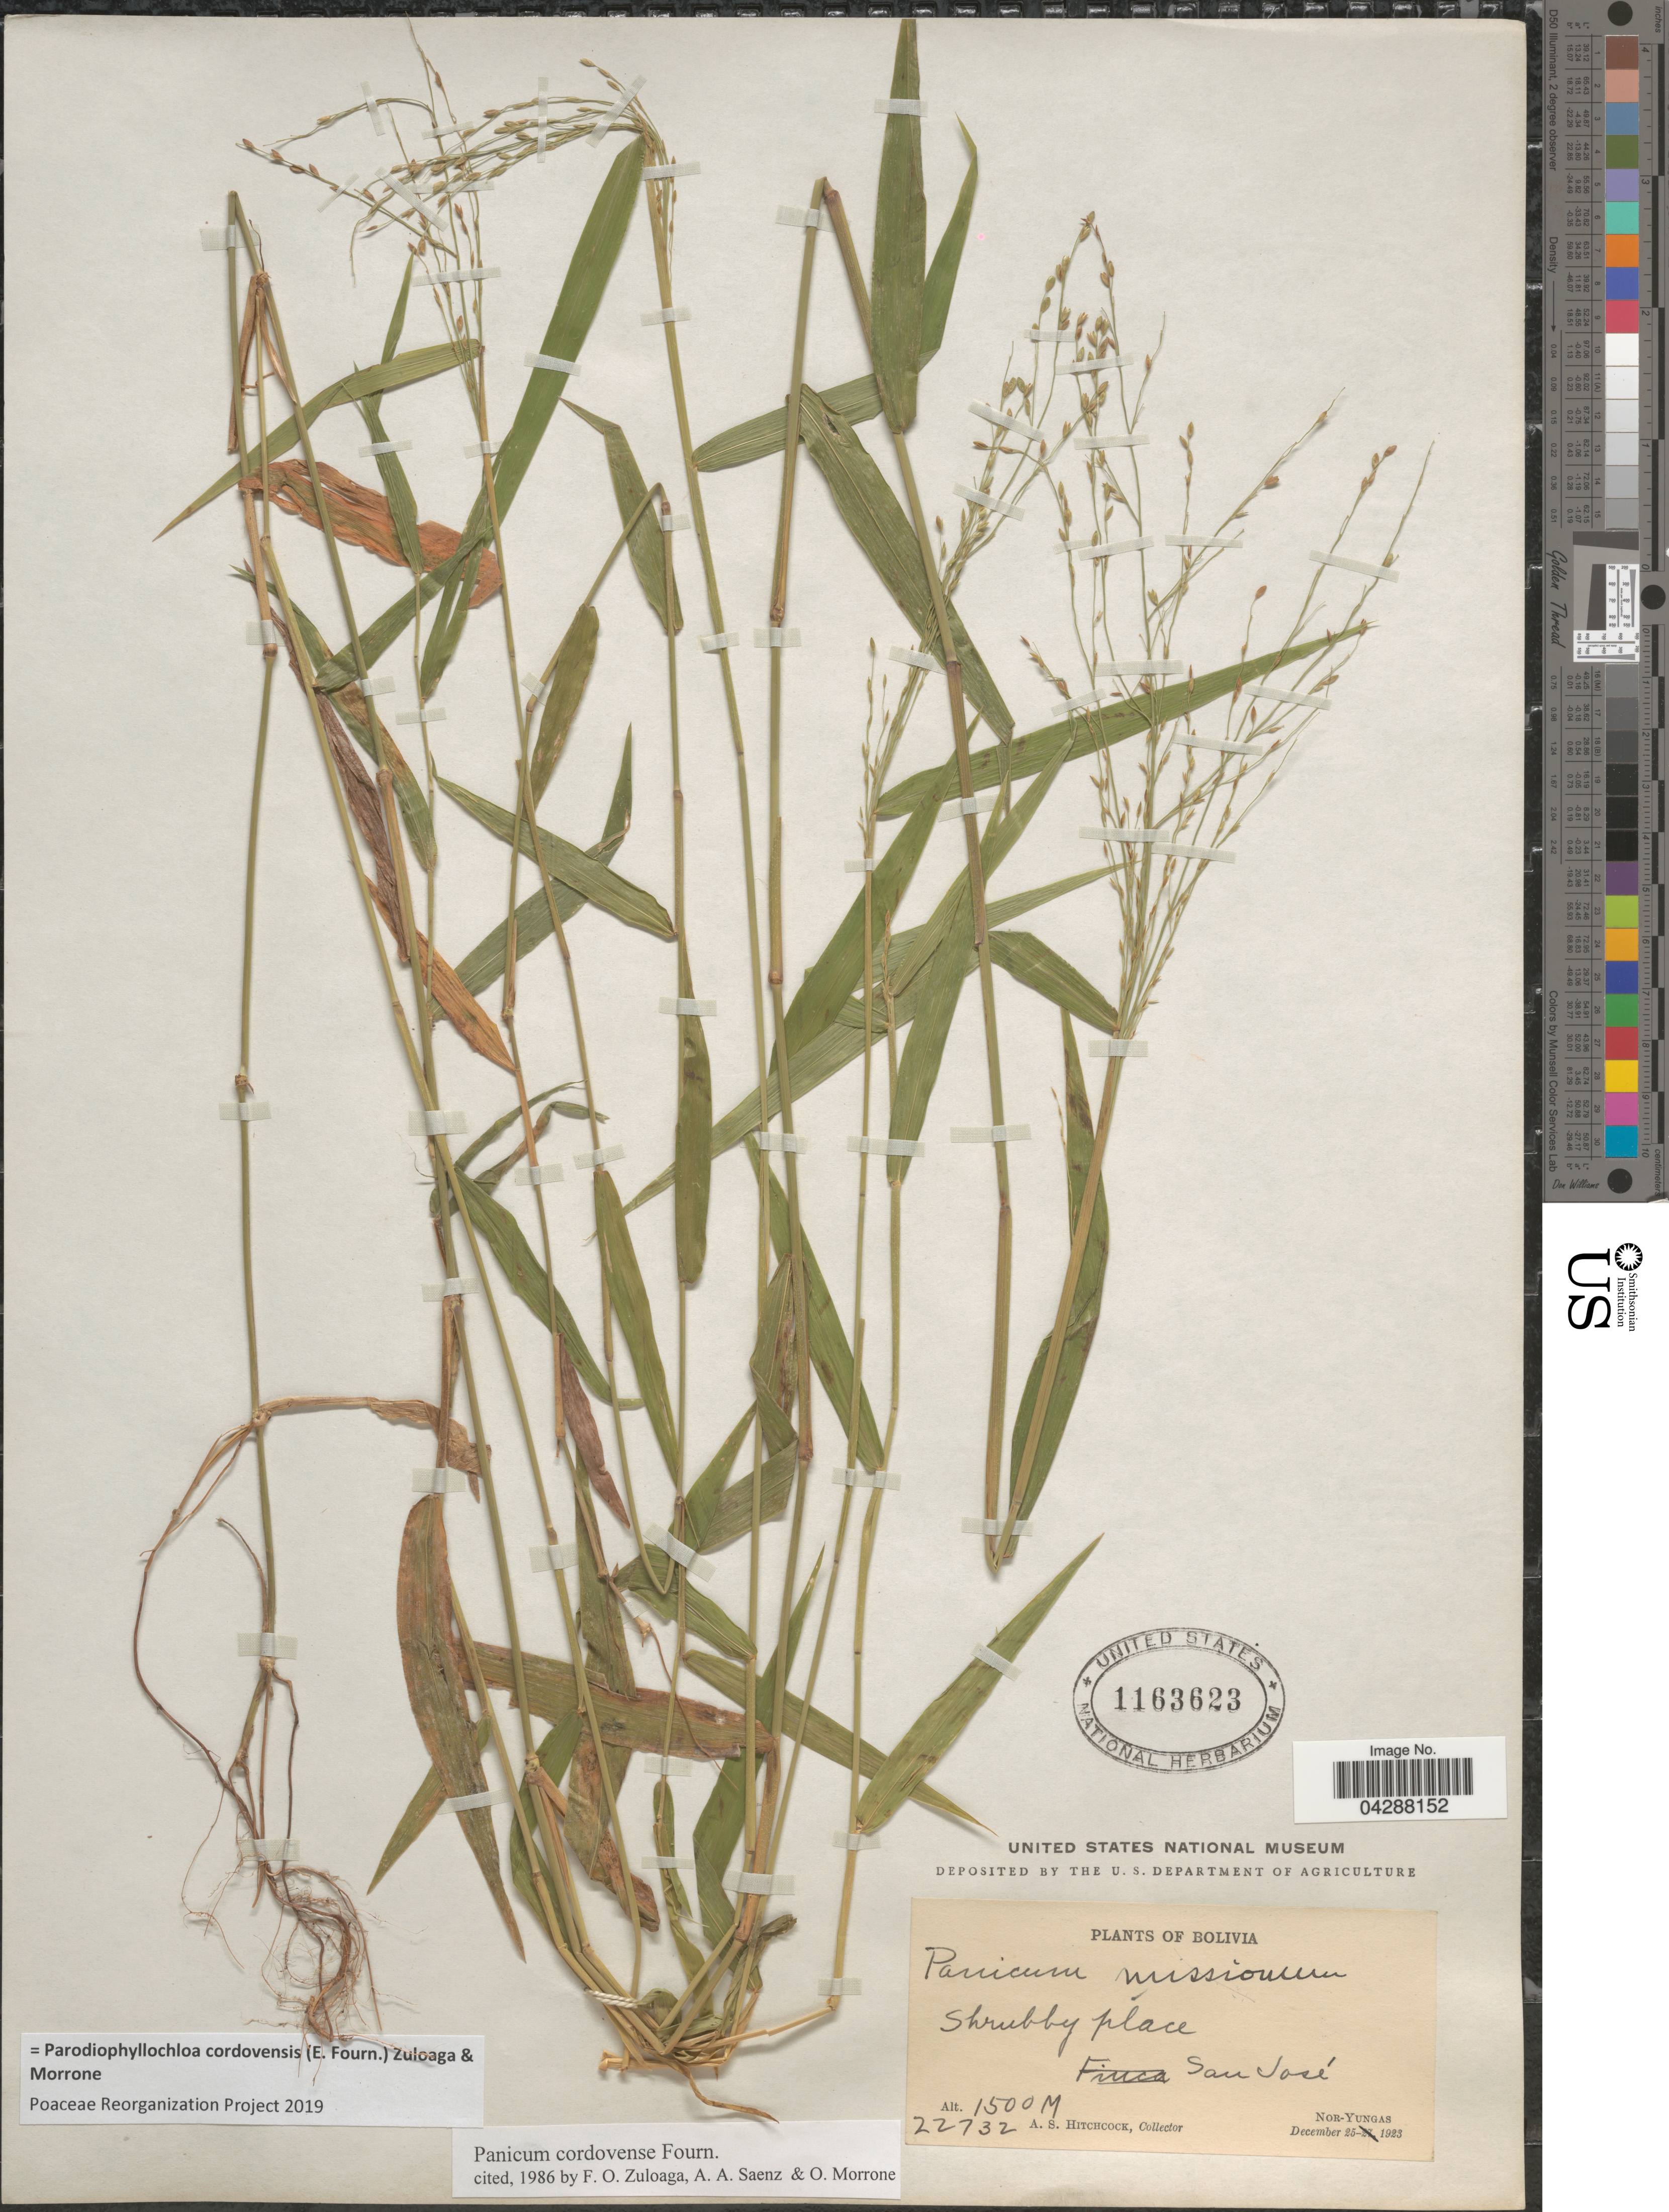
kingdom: Plantae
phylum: Tracheophyta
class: Liliopsida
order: Poales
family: Poaceae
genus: Parodiophyllochloa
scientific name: Parodiophyllochloa cordovensis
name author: (E. Fourn.) Zuloaga & Morrone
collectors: A. S. Hitchcock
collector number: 22732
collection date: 1923-12-25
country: Bolivia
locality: San Jose. Nor-Yungas.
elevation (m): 1500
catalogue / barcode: US 1163623